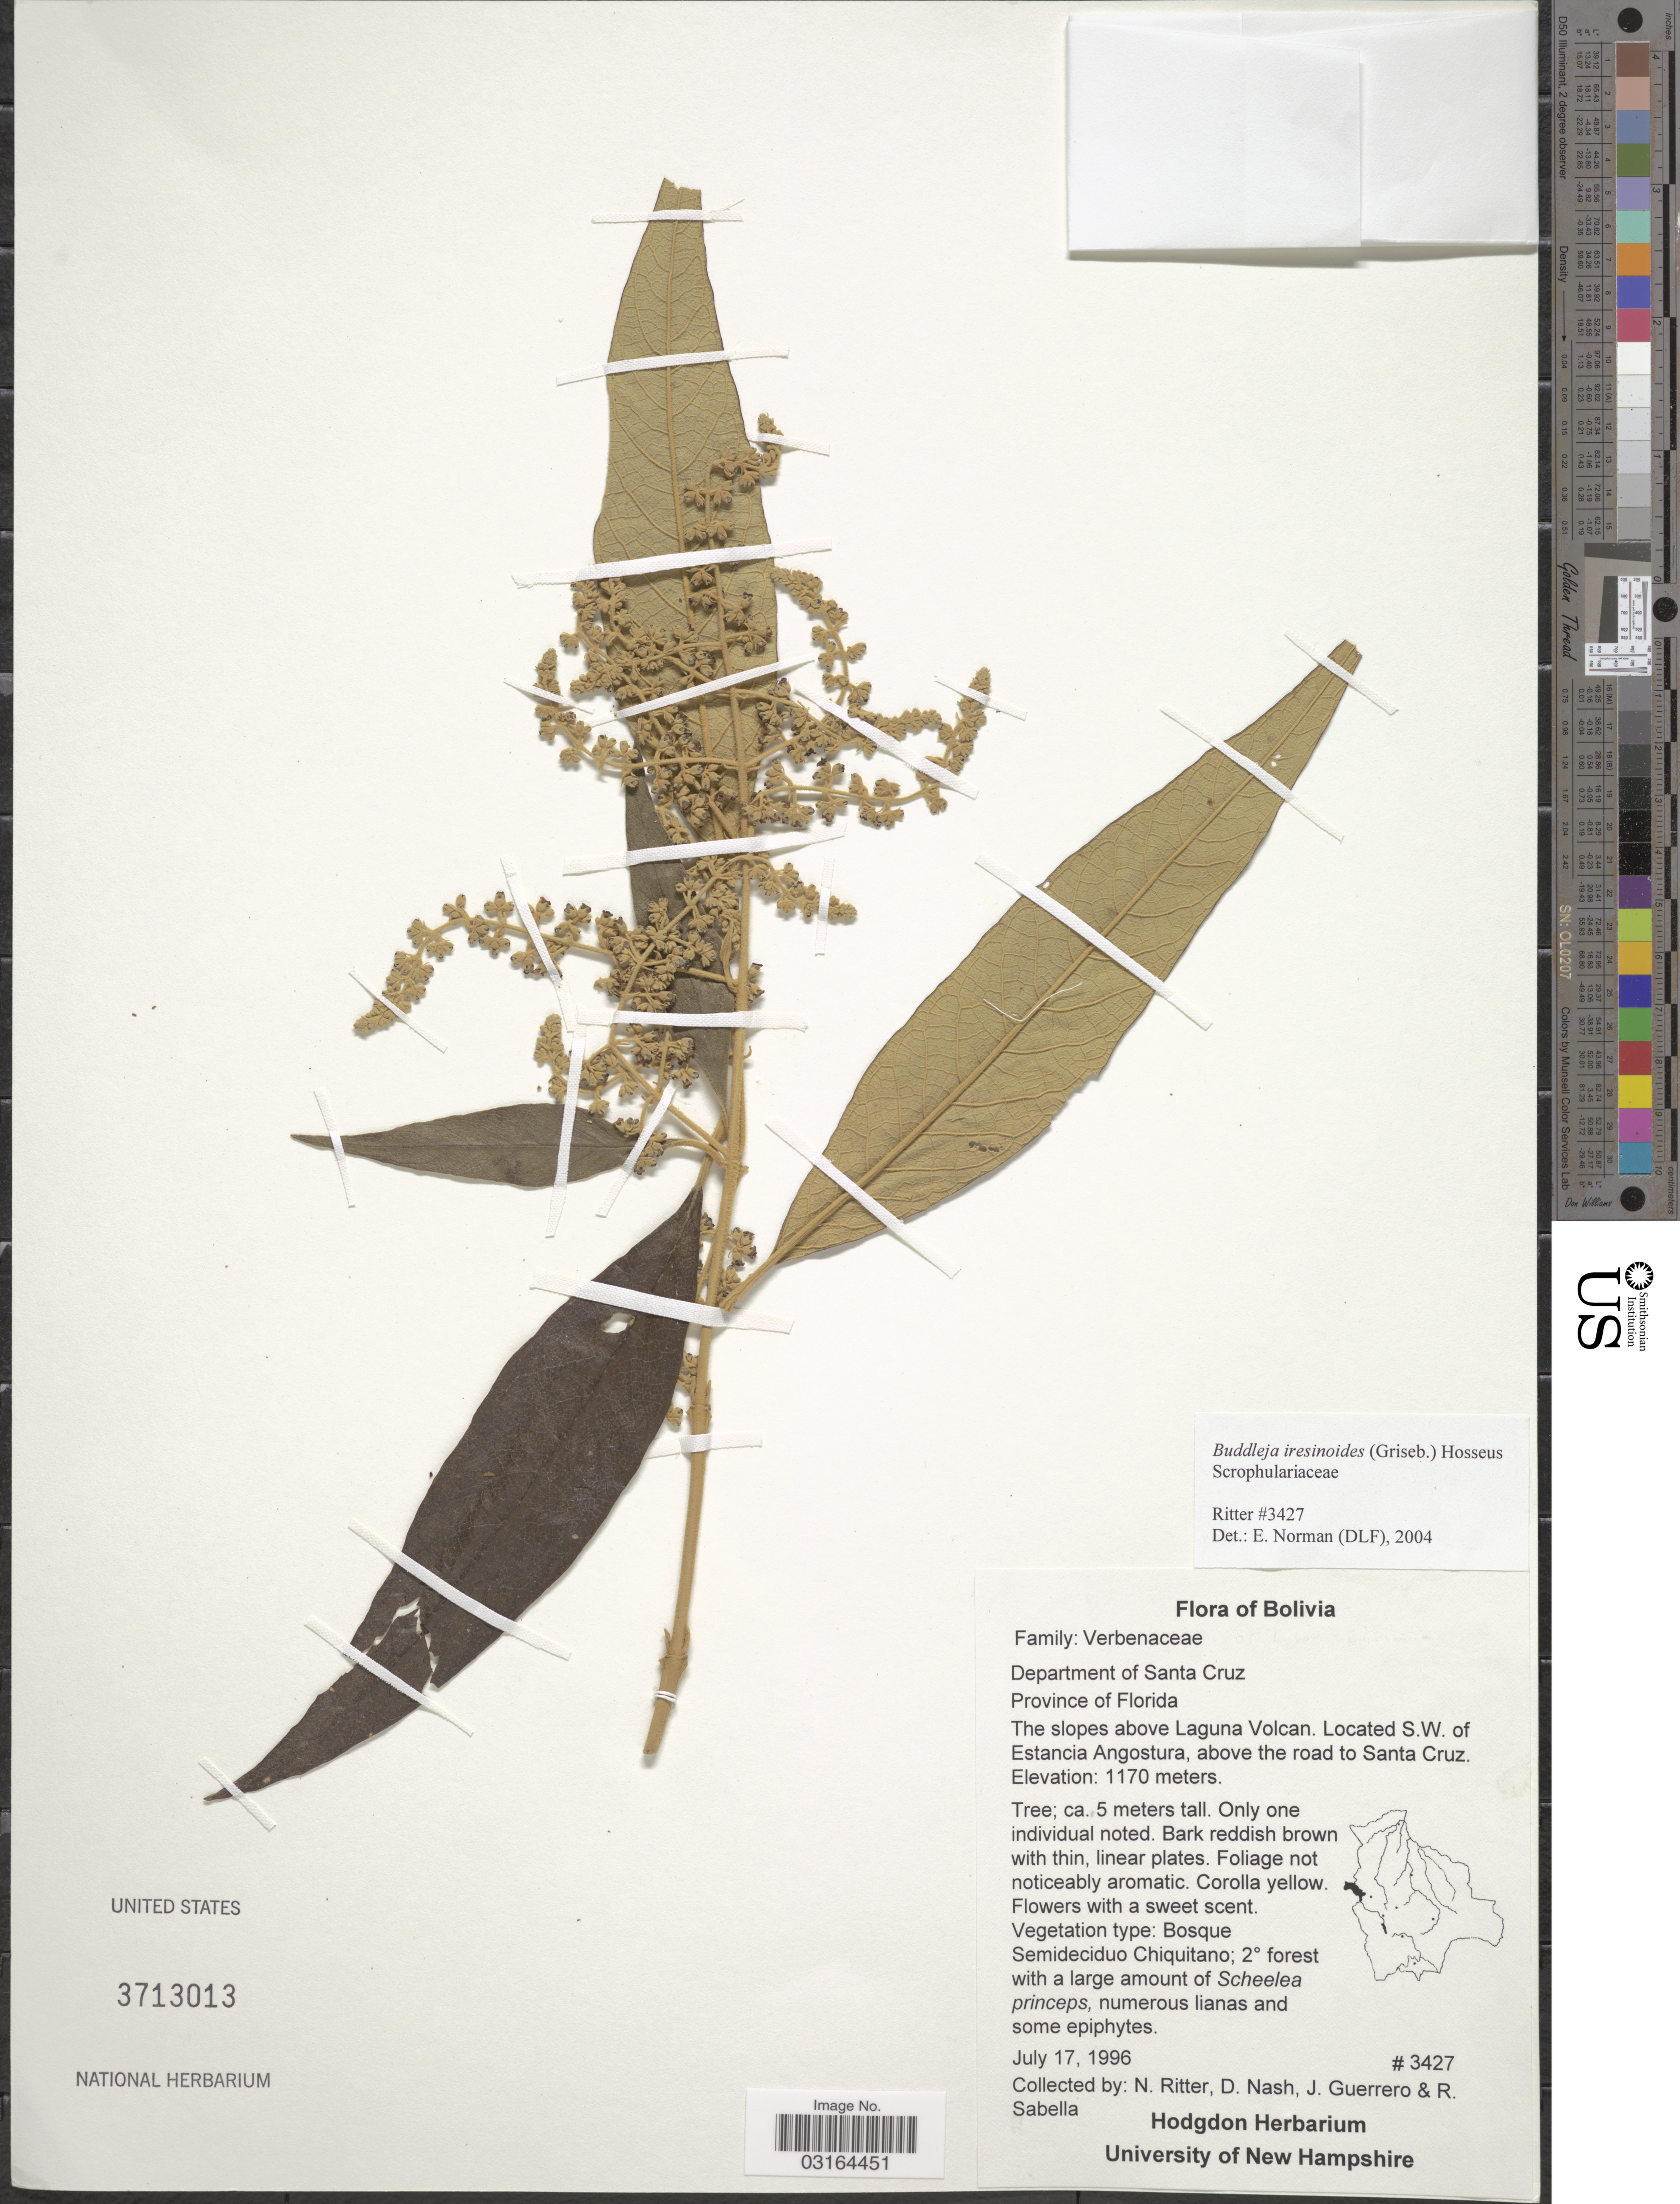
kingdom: Plantae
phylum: Tracheophyta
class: Magnoliopsida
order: Lamiales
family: Scrophulariaceae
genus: Buddleja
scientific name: Buddleja iresinoides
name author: (Griseb.) Hoss.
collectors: N. Ritter, D. Nash, J. Guerrero & R. Sabella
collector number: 3427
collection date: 1996-07-17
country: Bolivia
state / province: Santa Cruz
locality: Department of Santa Cruz. Province of Florida. The slopes above Laguna Volcan. Located S. W. of Estancia Angostura, above the road to Santa Cruz.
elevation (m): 1170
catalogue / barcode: US 3713013